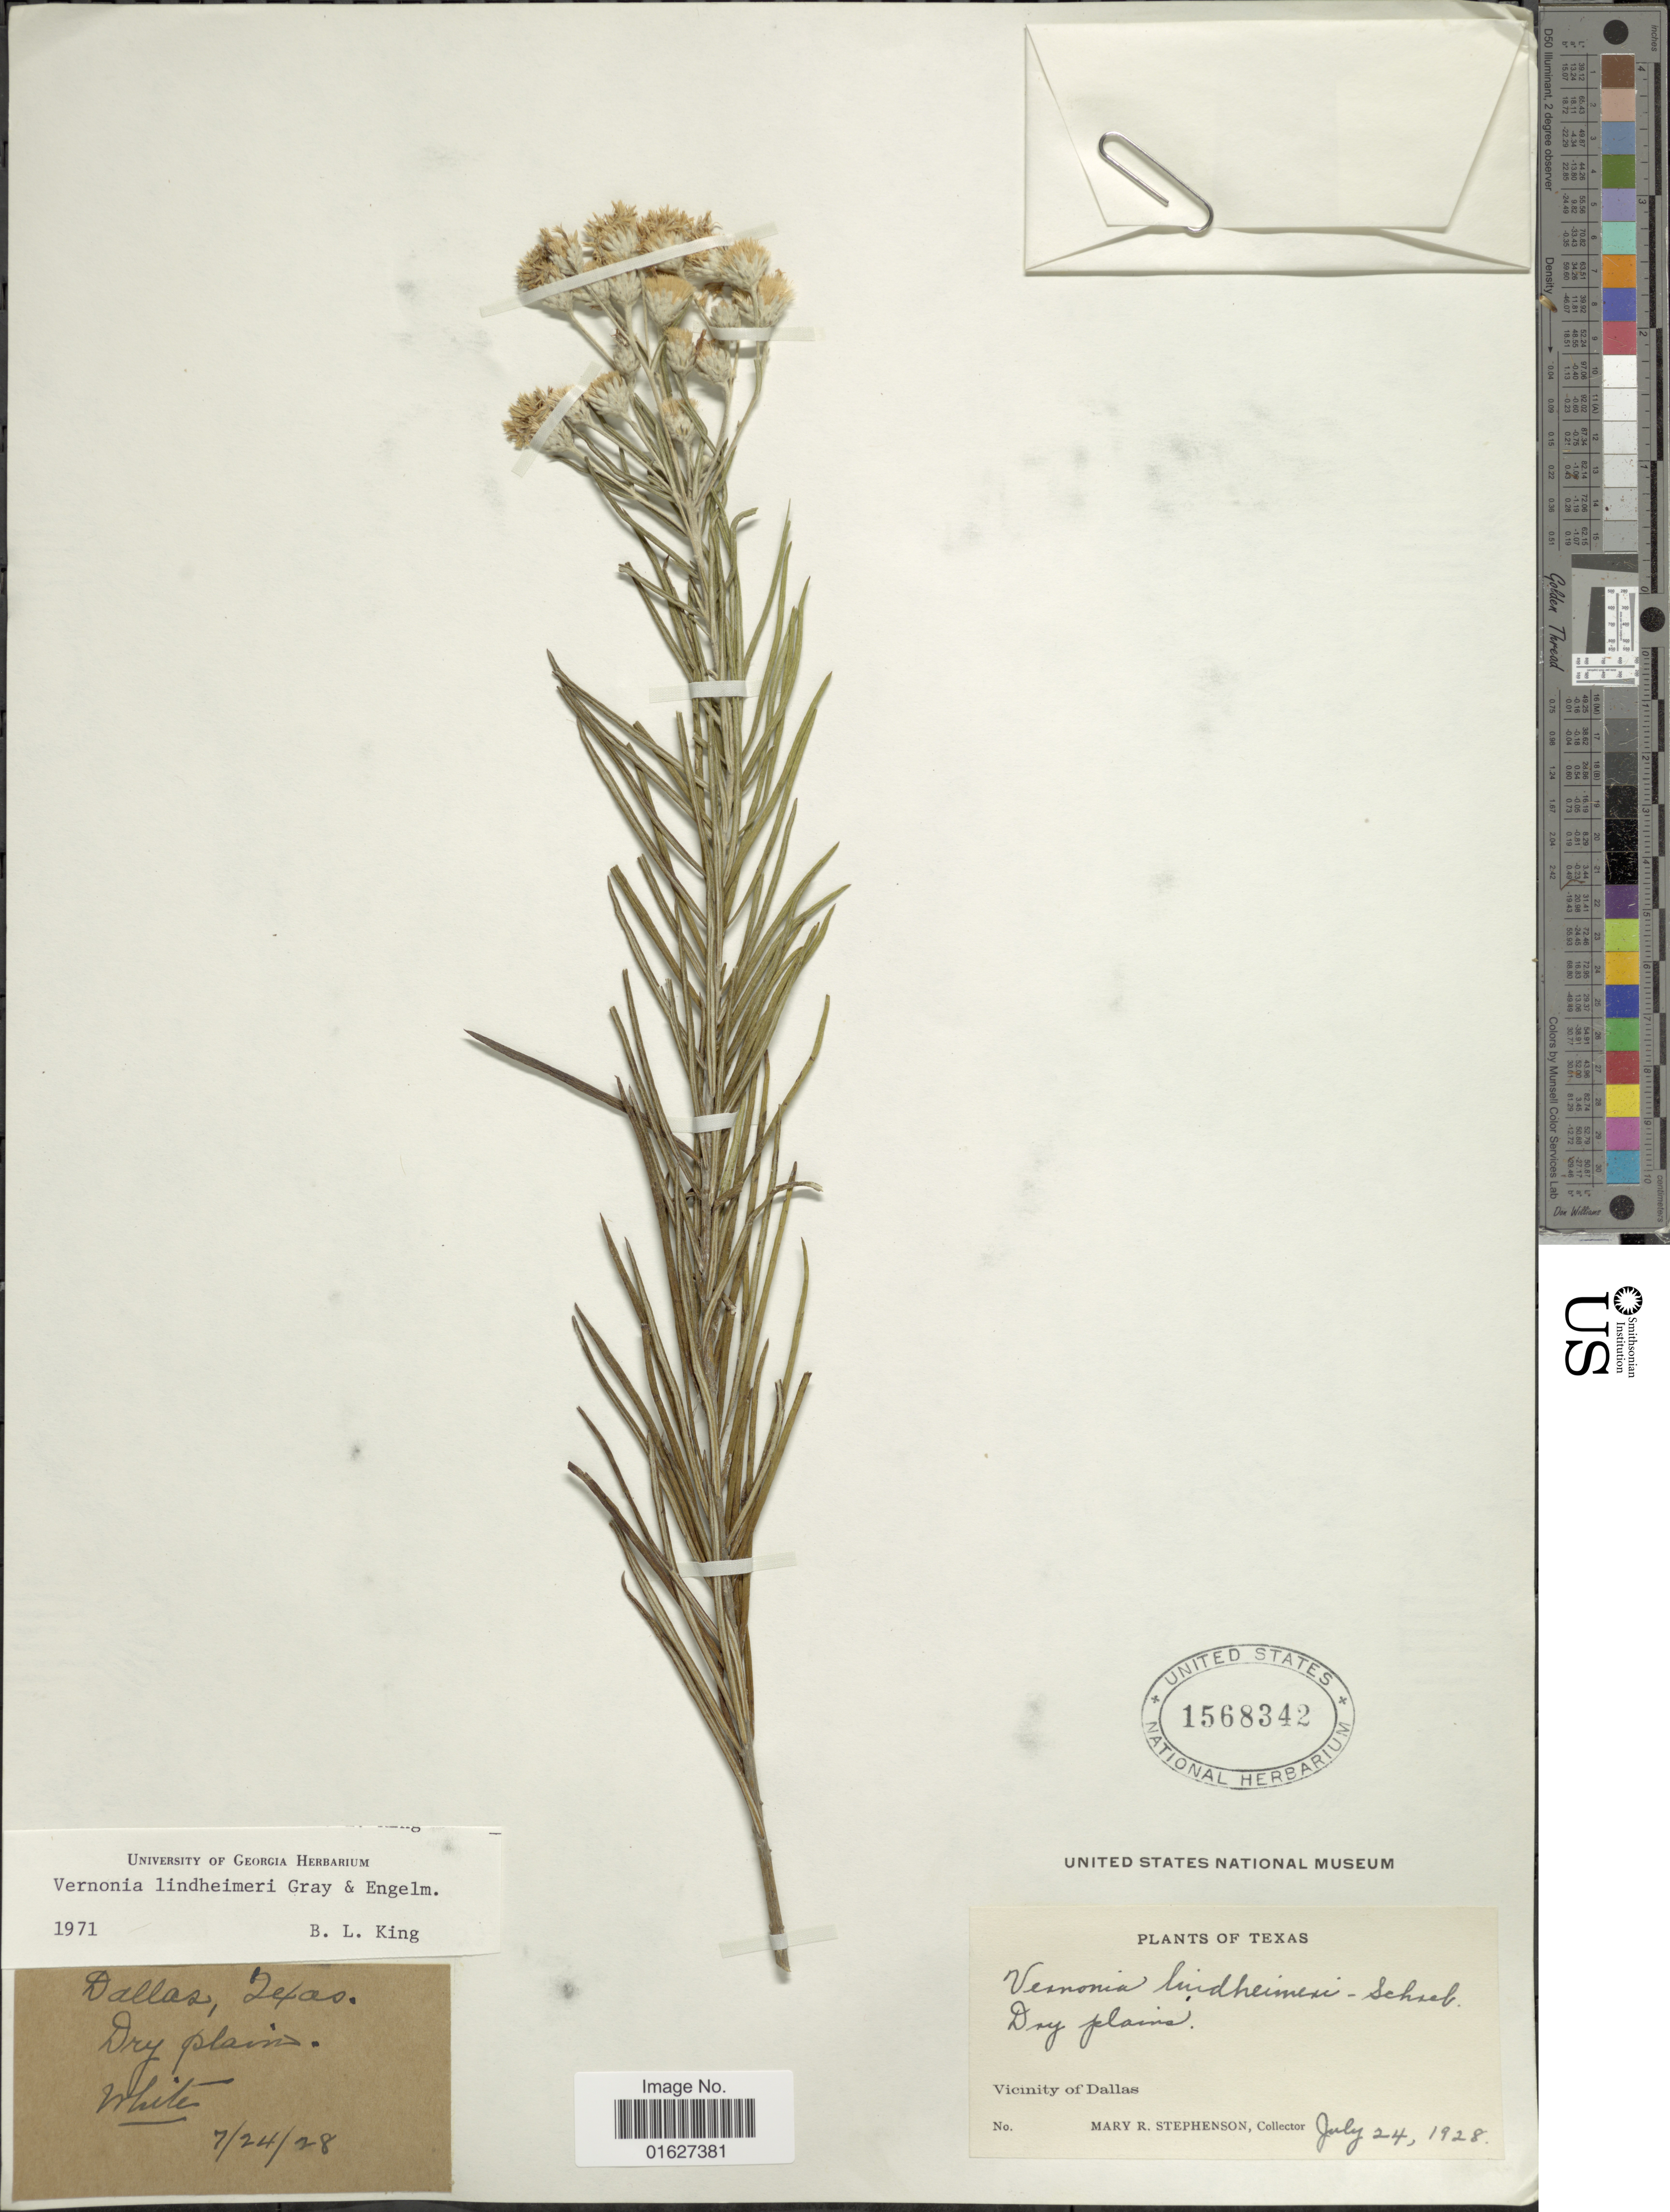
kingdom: Plantae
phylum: Tracheophyta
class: Magnoliopsida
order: Asterales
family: Asteraceae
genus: Vernonia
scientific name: Vernonia lindheimeri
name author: A. Gray & Engelm. in A. Gray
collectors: M. R. Stephenson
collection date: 1928-07-24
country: United States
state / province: Texas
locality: Texas. Dry plains. Vicinity of Dallas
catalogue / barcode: US 1568342